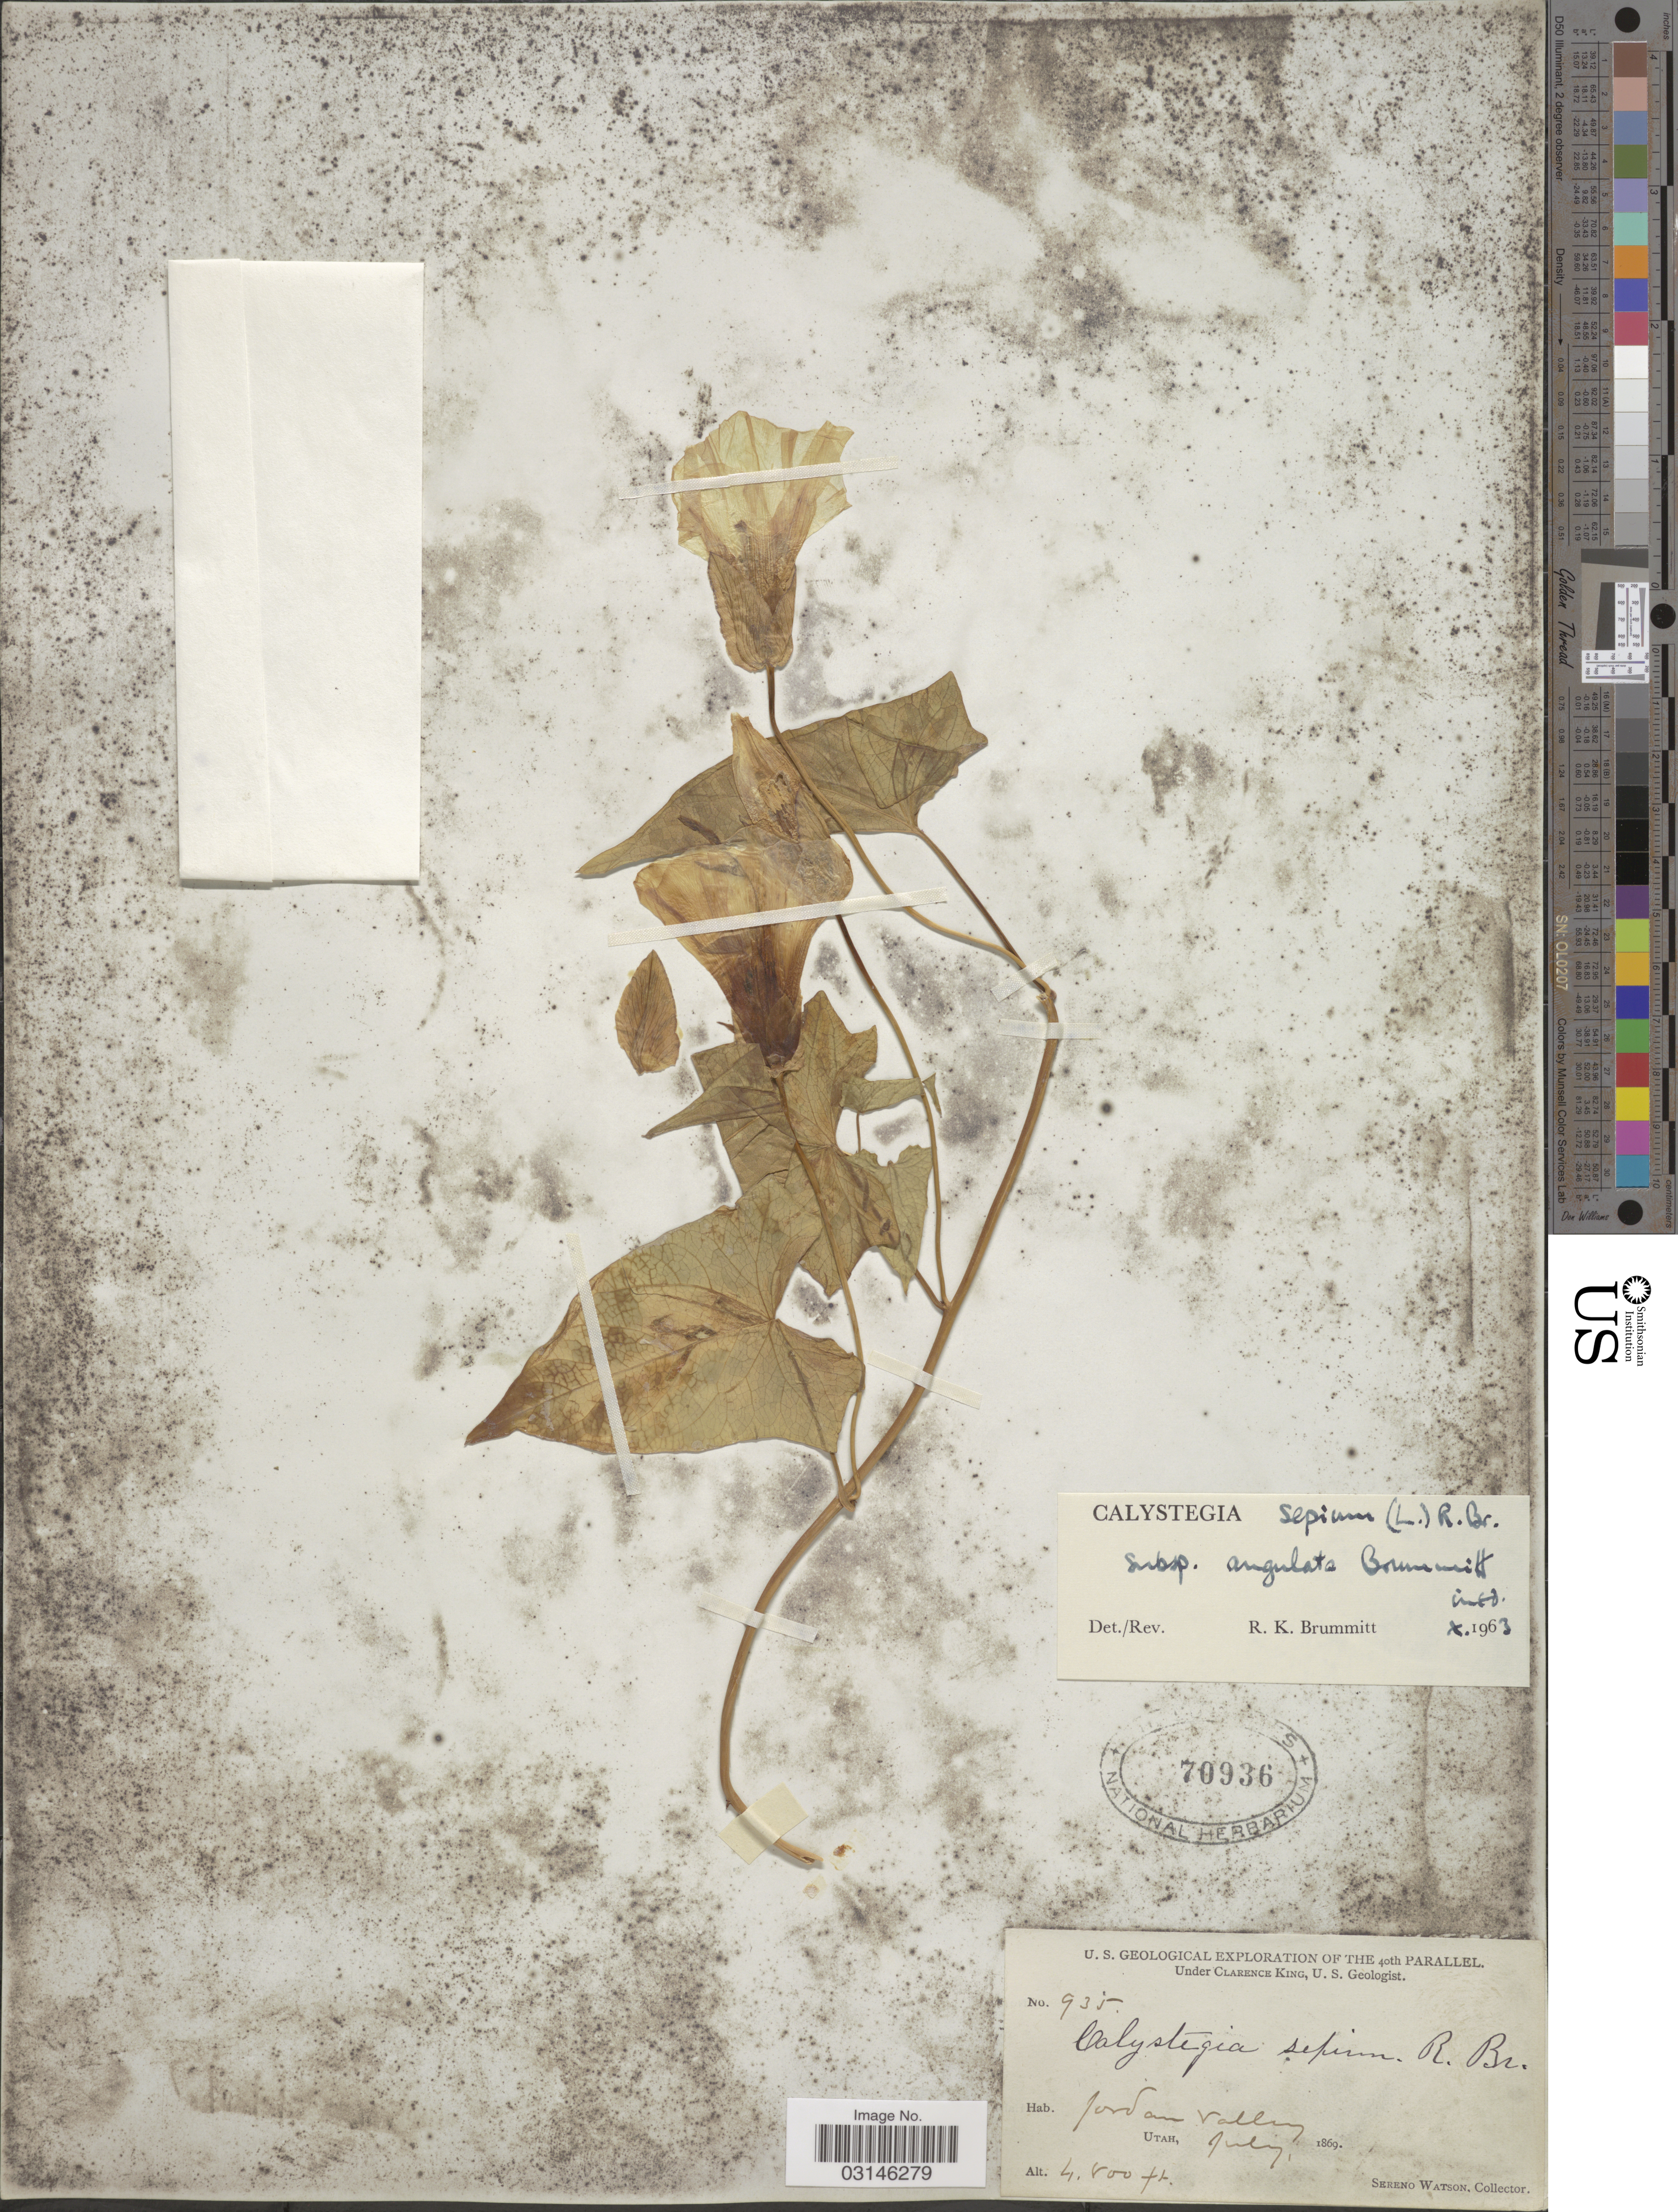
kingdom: Plantae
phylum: Tracheophyta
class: Magnoliopsida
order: Solanales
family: Convolvulaceae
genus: Calystegia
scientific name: Calystegia sepium subsp. angulata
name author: Brummitt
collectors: S. Watson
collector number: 935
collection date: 1869-07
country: United States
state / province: Utah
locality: Jordan Valley.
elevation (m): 1463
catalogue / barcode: US 70936